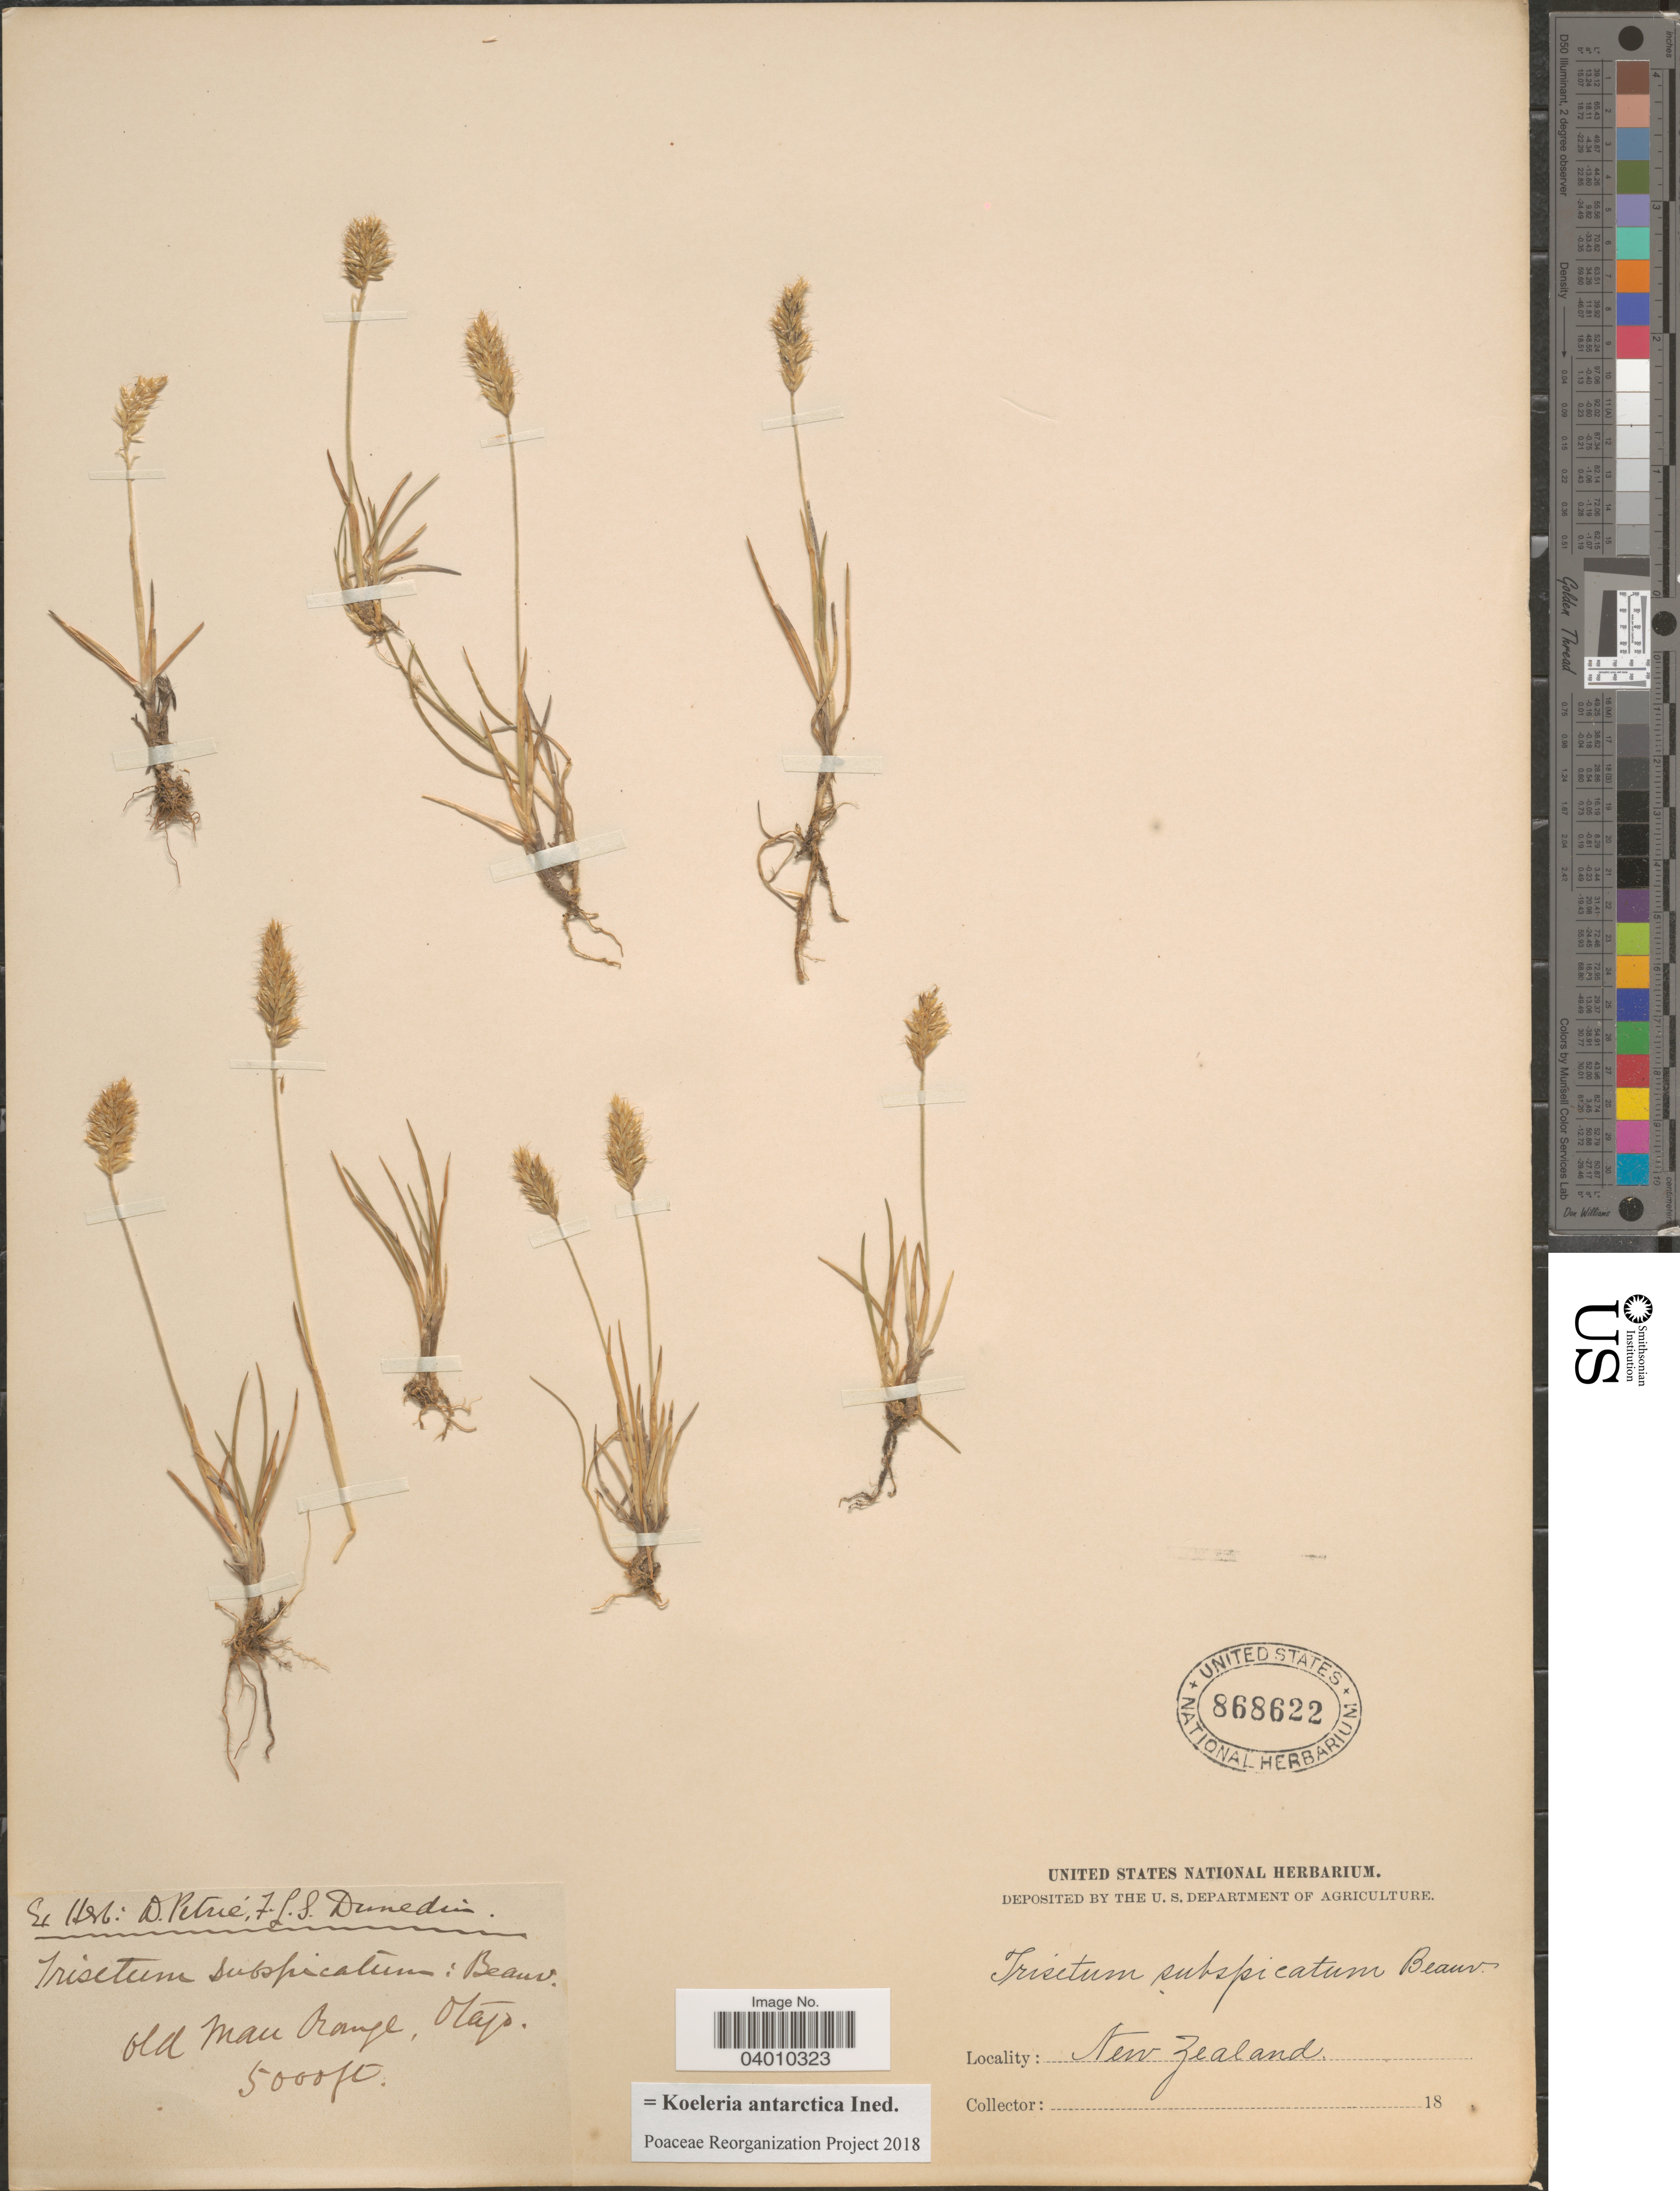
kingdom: Plantae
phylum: Tracheophyta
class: Liliopsida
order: Poales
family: Poaceae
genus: Koeleria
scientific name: Koeleria antarctica ined.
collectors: Ex Herb. D. Petrie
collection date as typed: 18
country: New Zealand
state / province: Otago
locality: Old Man Range.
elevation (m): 1524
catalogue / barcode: US 868622